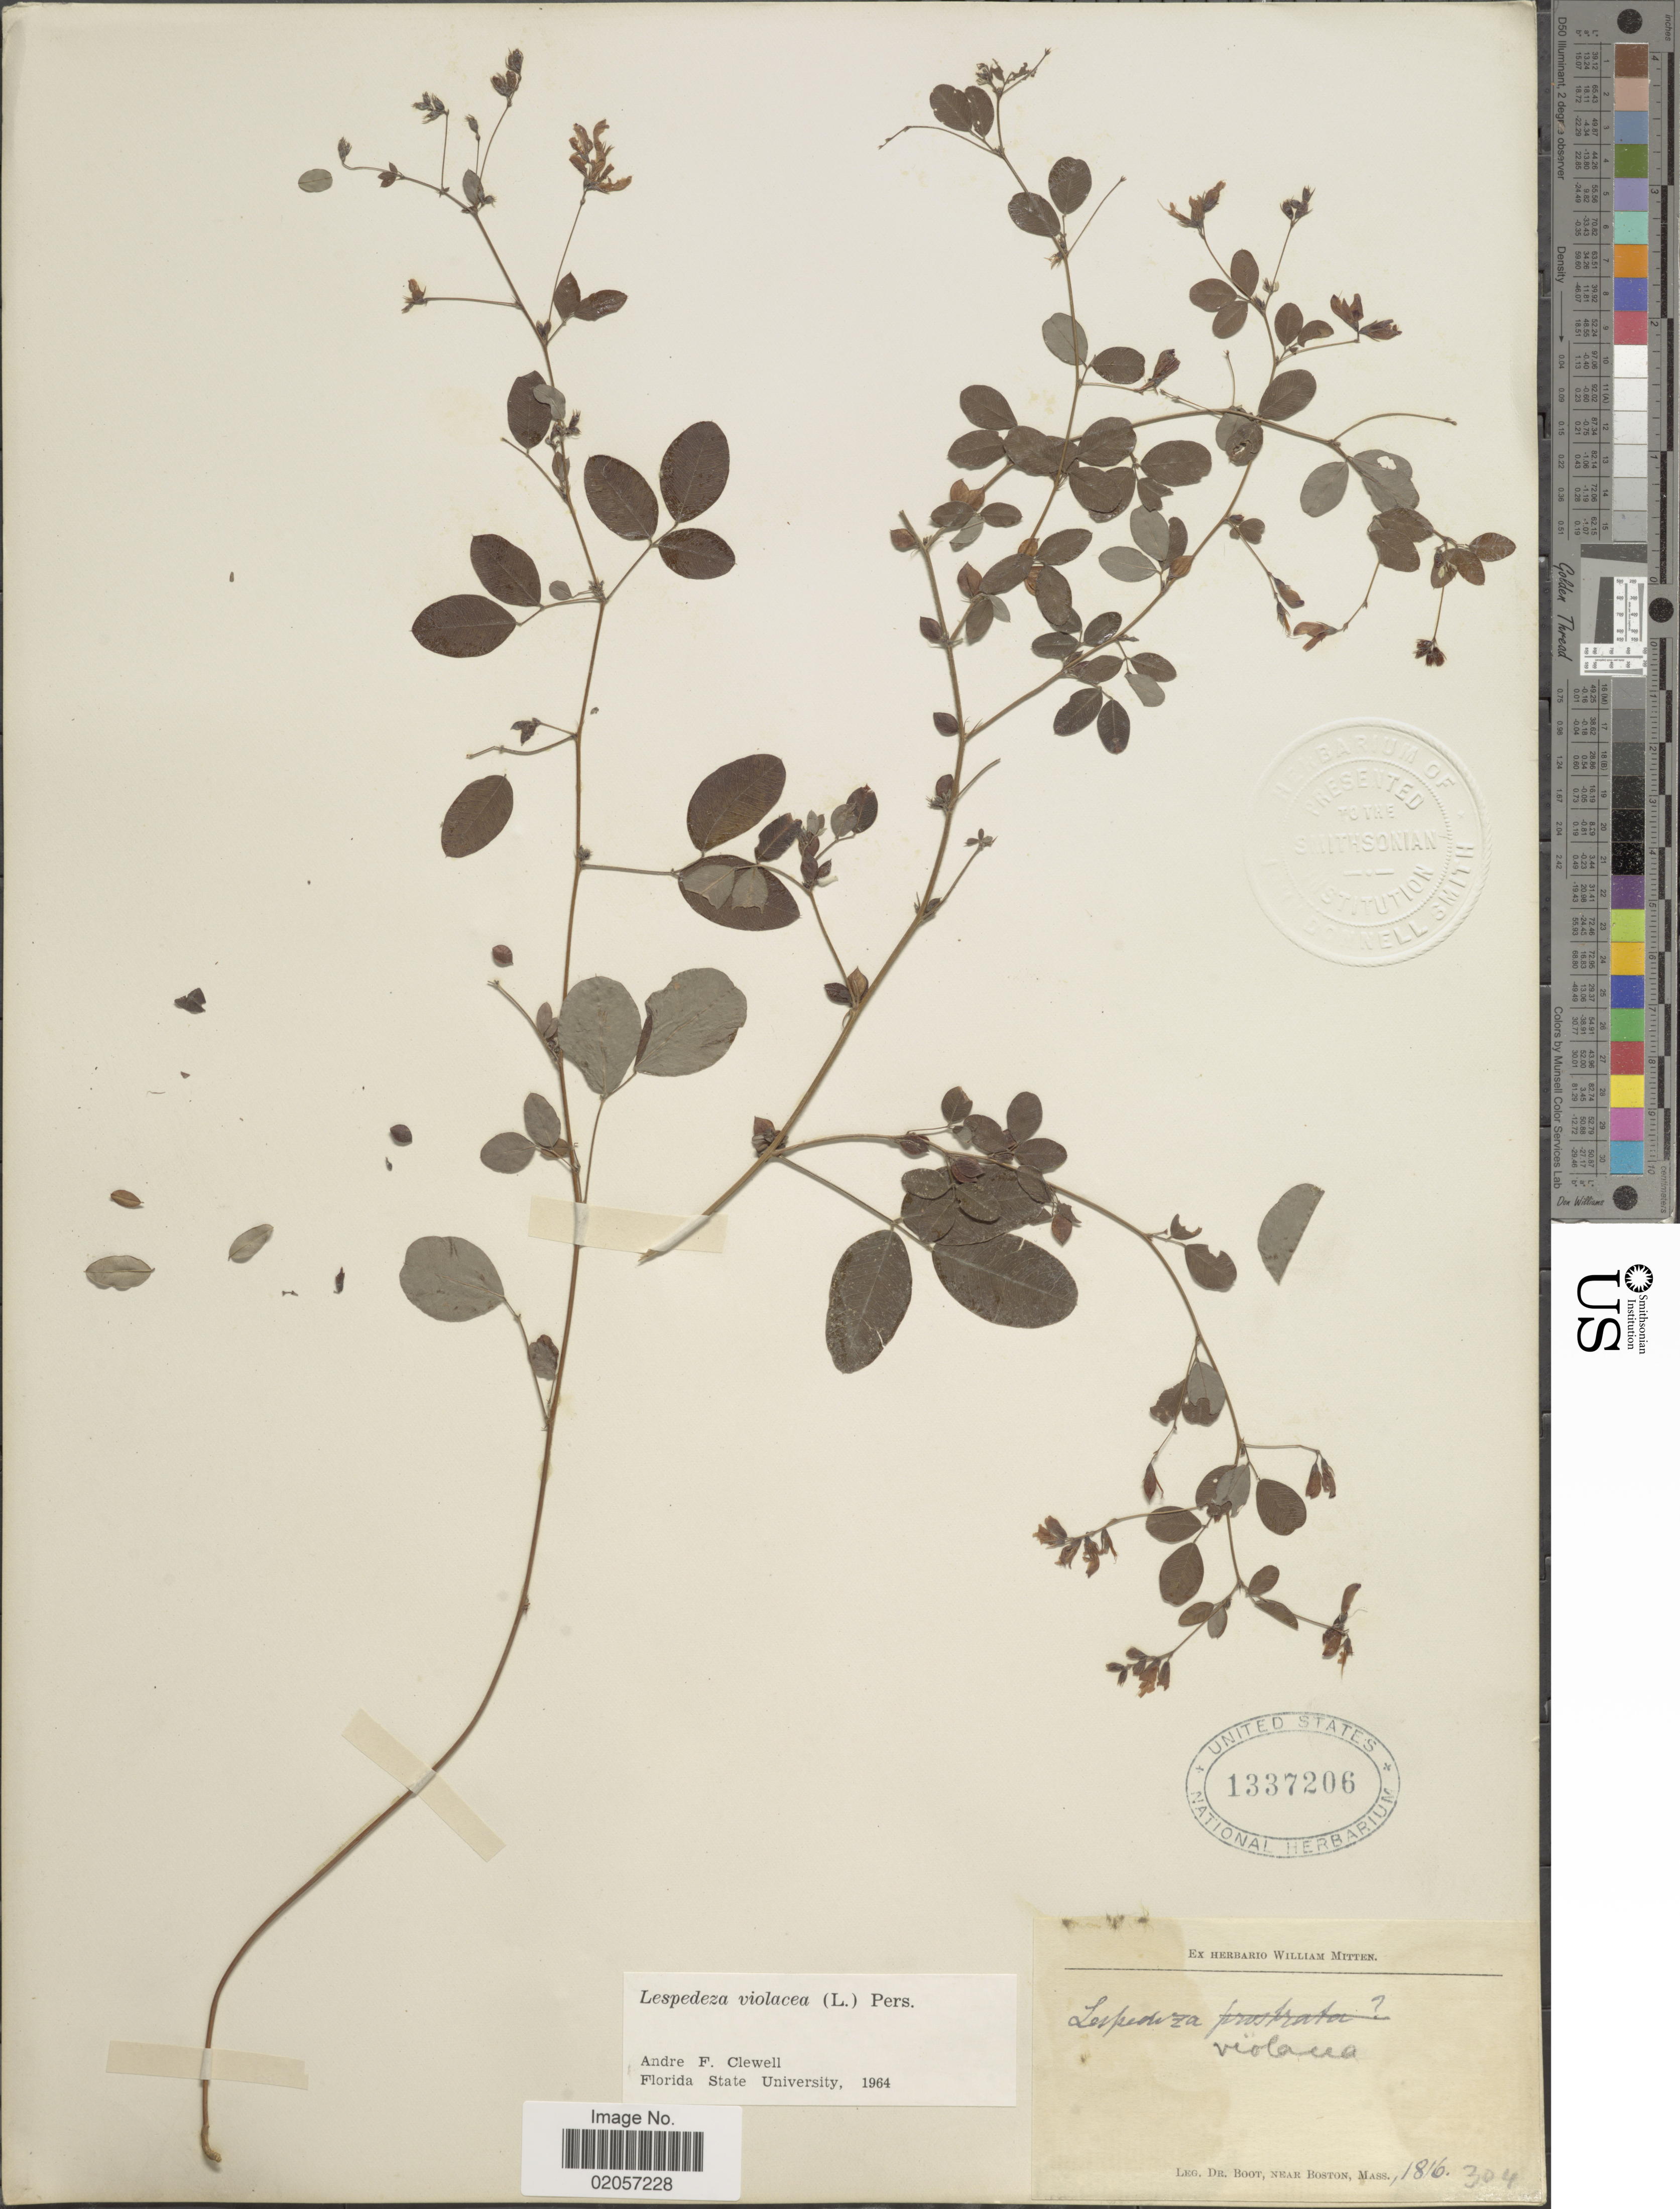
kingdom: Plantae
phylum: Tracheophyta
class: Magnoliopsida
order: Fabales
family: Fabaceae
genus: Lespedeza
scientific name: Lespedeza violacea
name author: (L.) Pers.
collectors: -. Boot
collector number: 1816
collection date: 1816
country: United States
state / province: Massachusetts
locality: Near Boston.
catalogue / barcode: US 1337206